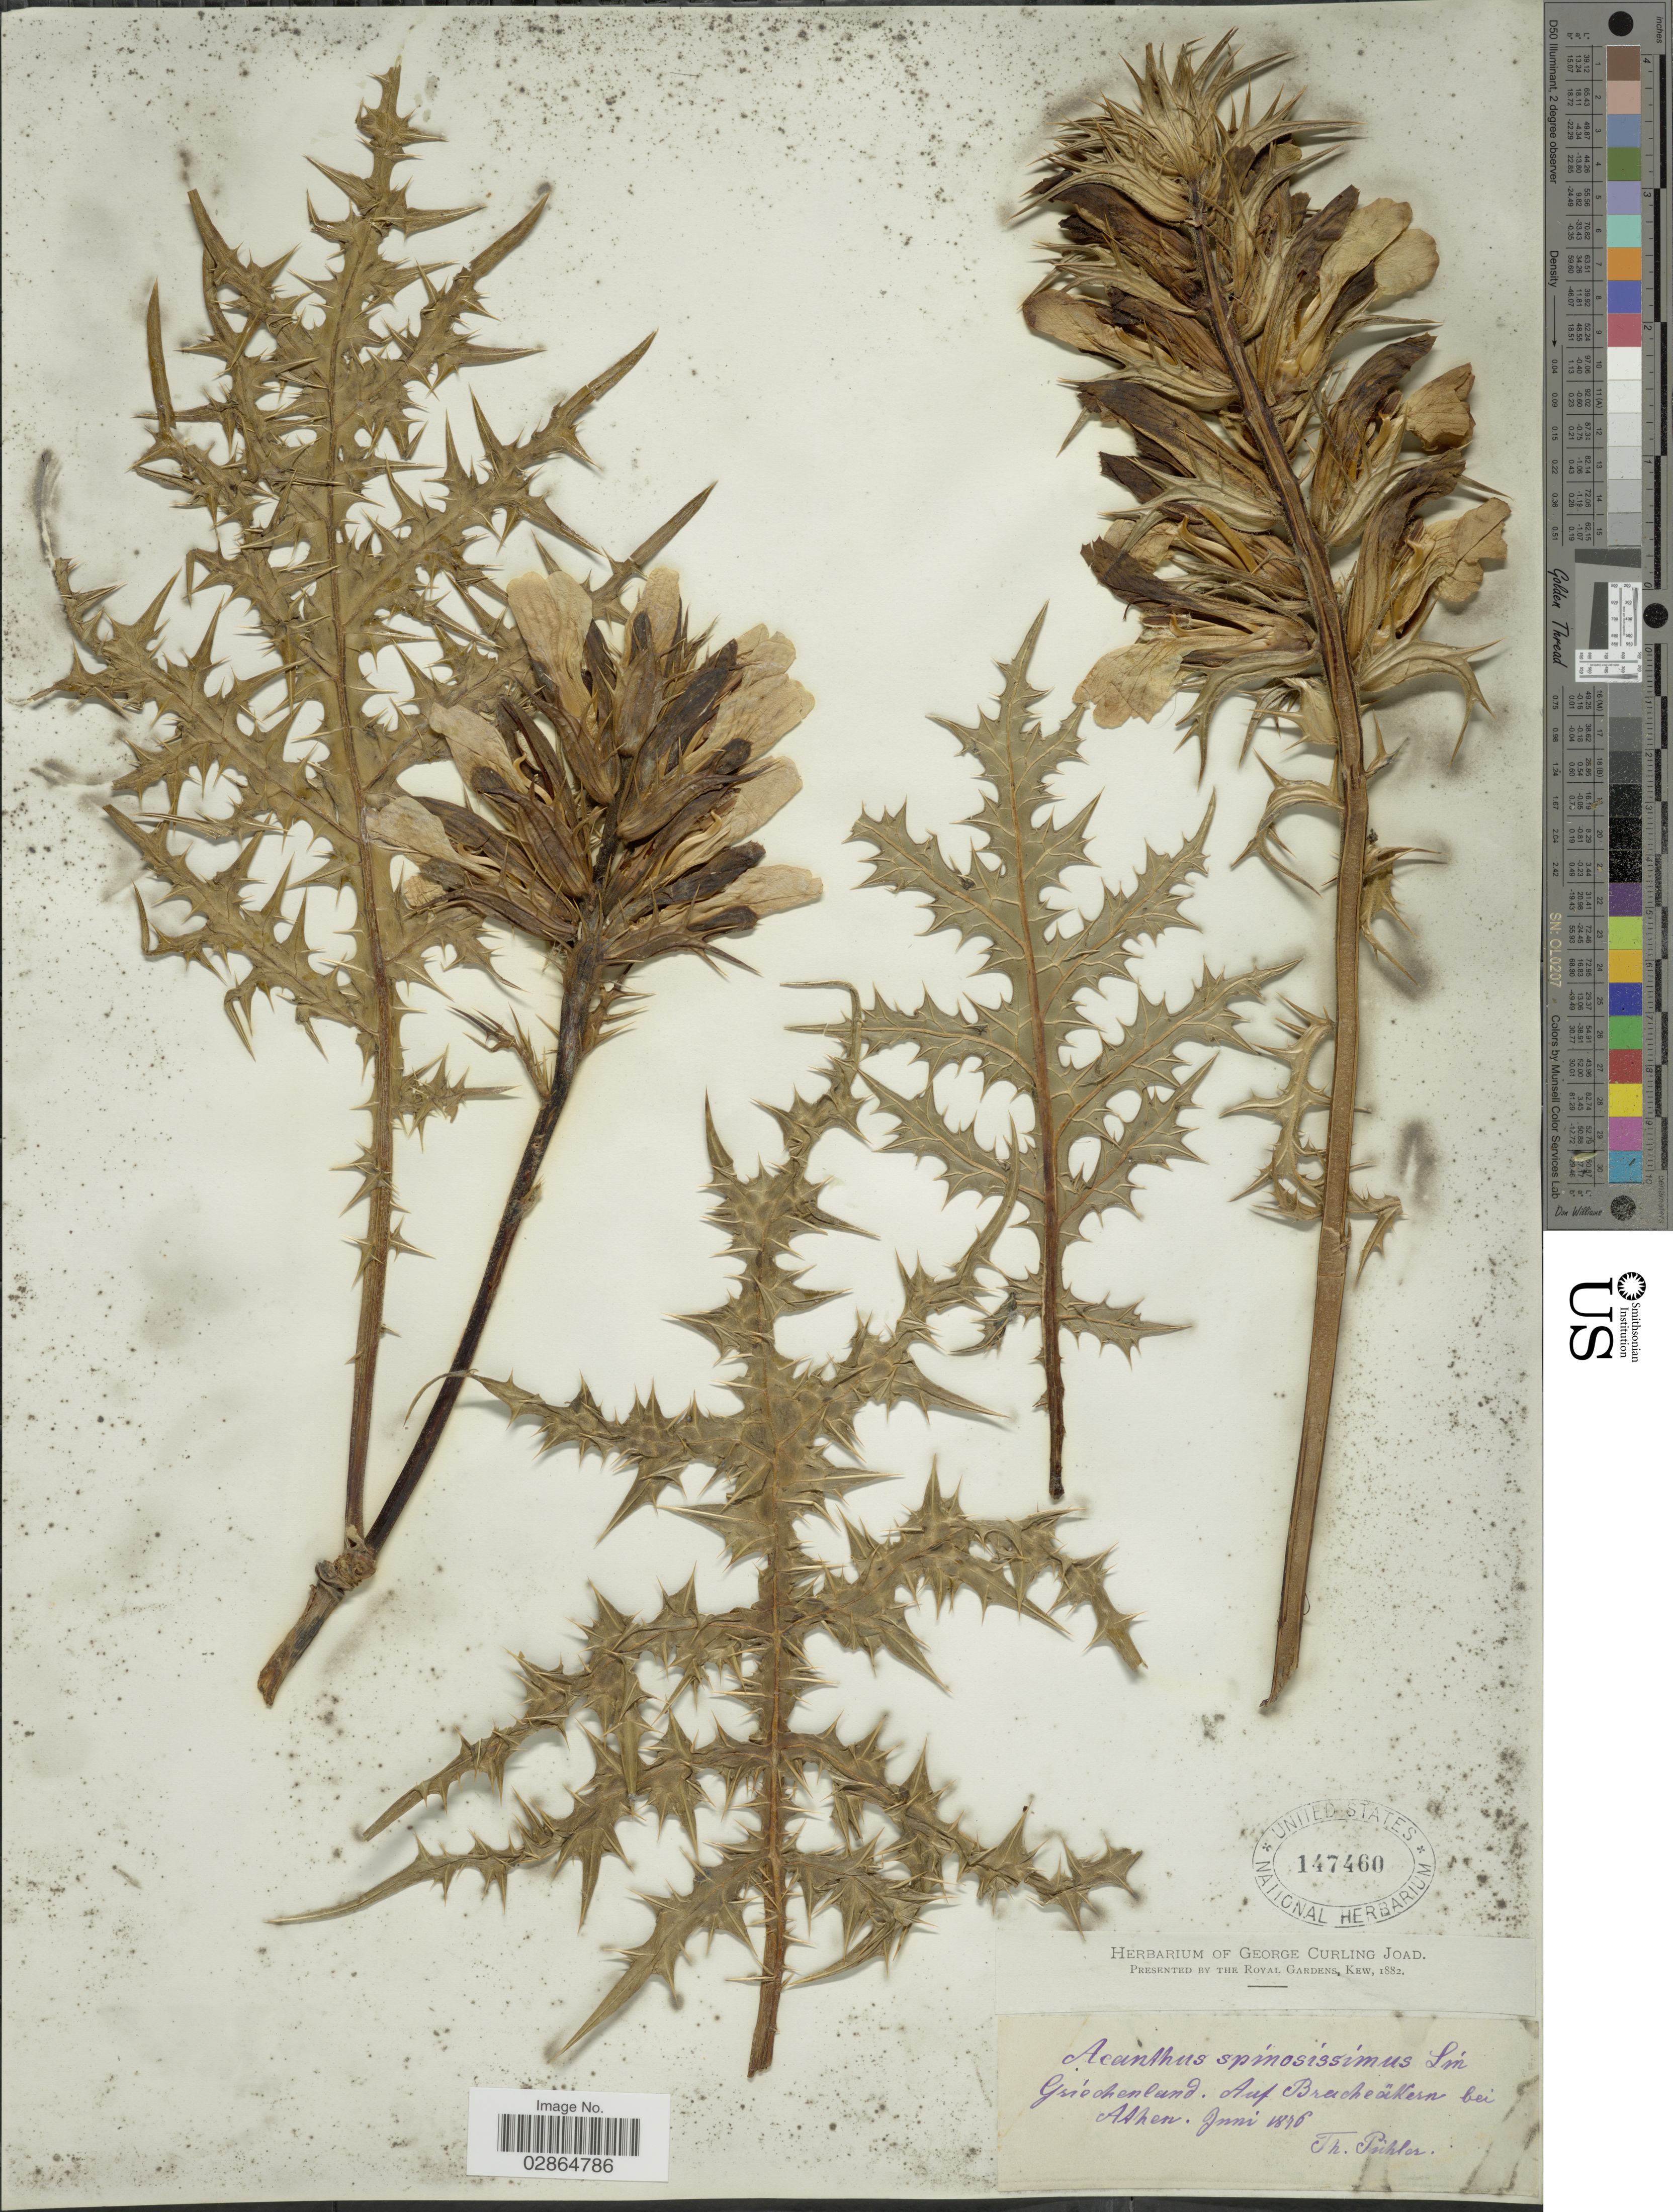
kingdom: Plantae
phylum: Tracheophyta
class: Magnoliopsida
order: Lamiales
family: Acanthaceae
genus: Acanthus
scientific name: Acanthus spinosissimus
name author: Pers.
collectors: T. Pichler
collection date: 1876-06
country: Greece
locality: Griechenland, Auf Brachackern bei Athen.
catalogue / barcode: US 147460